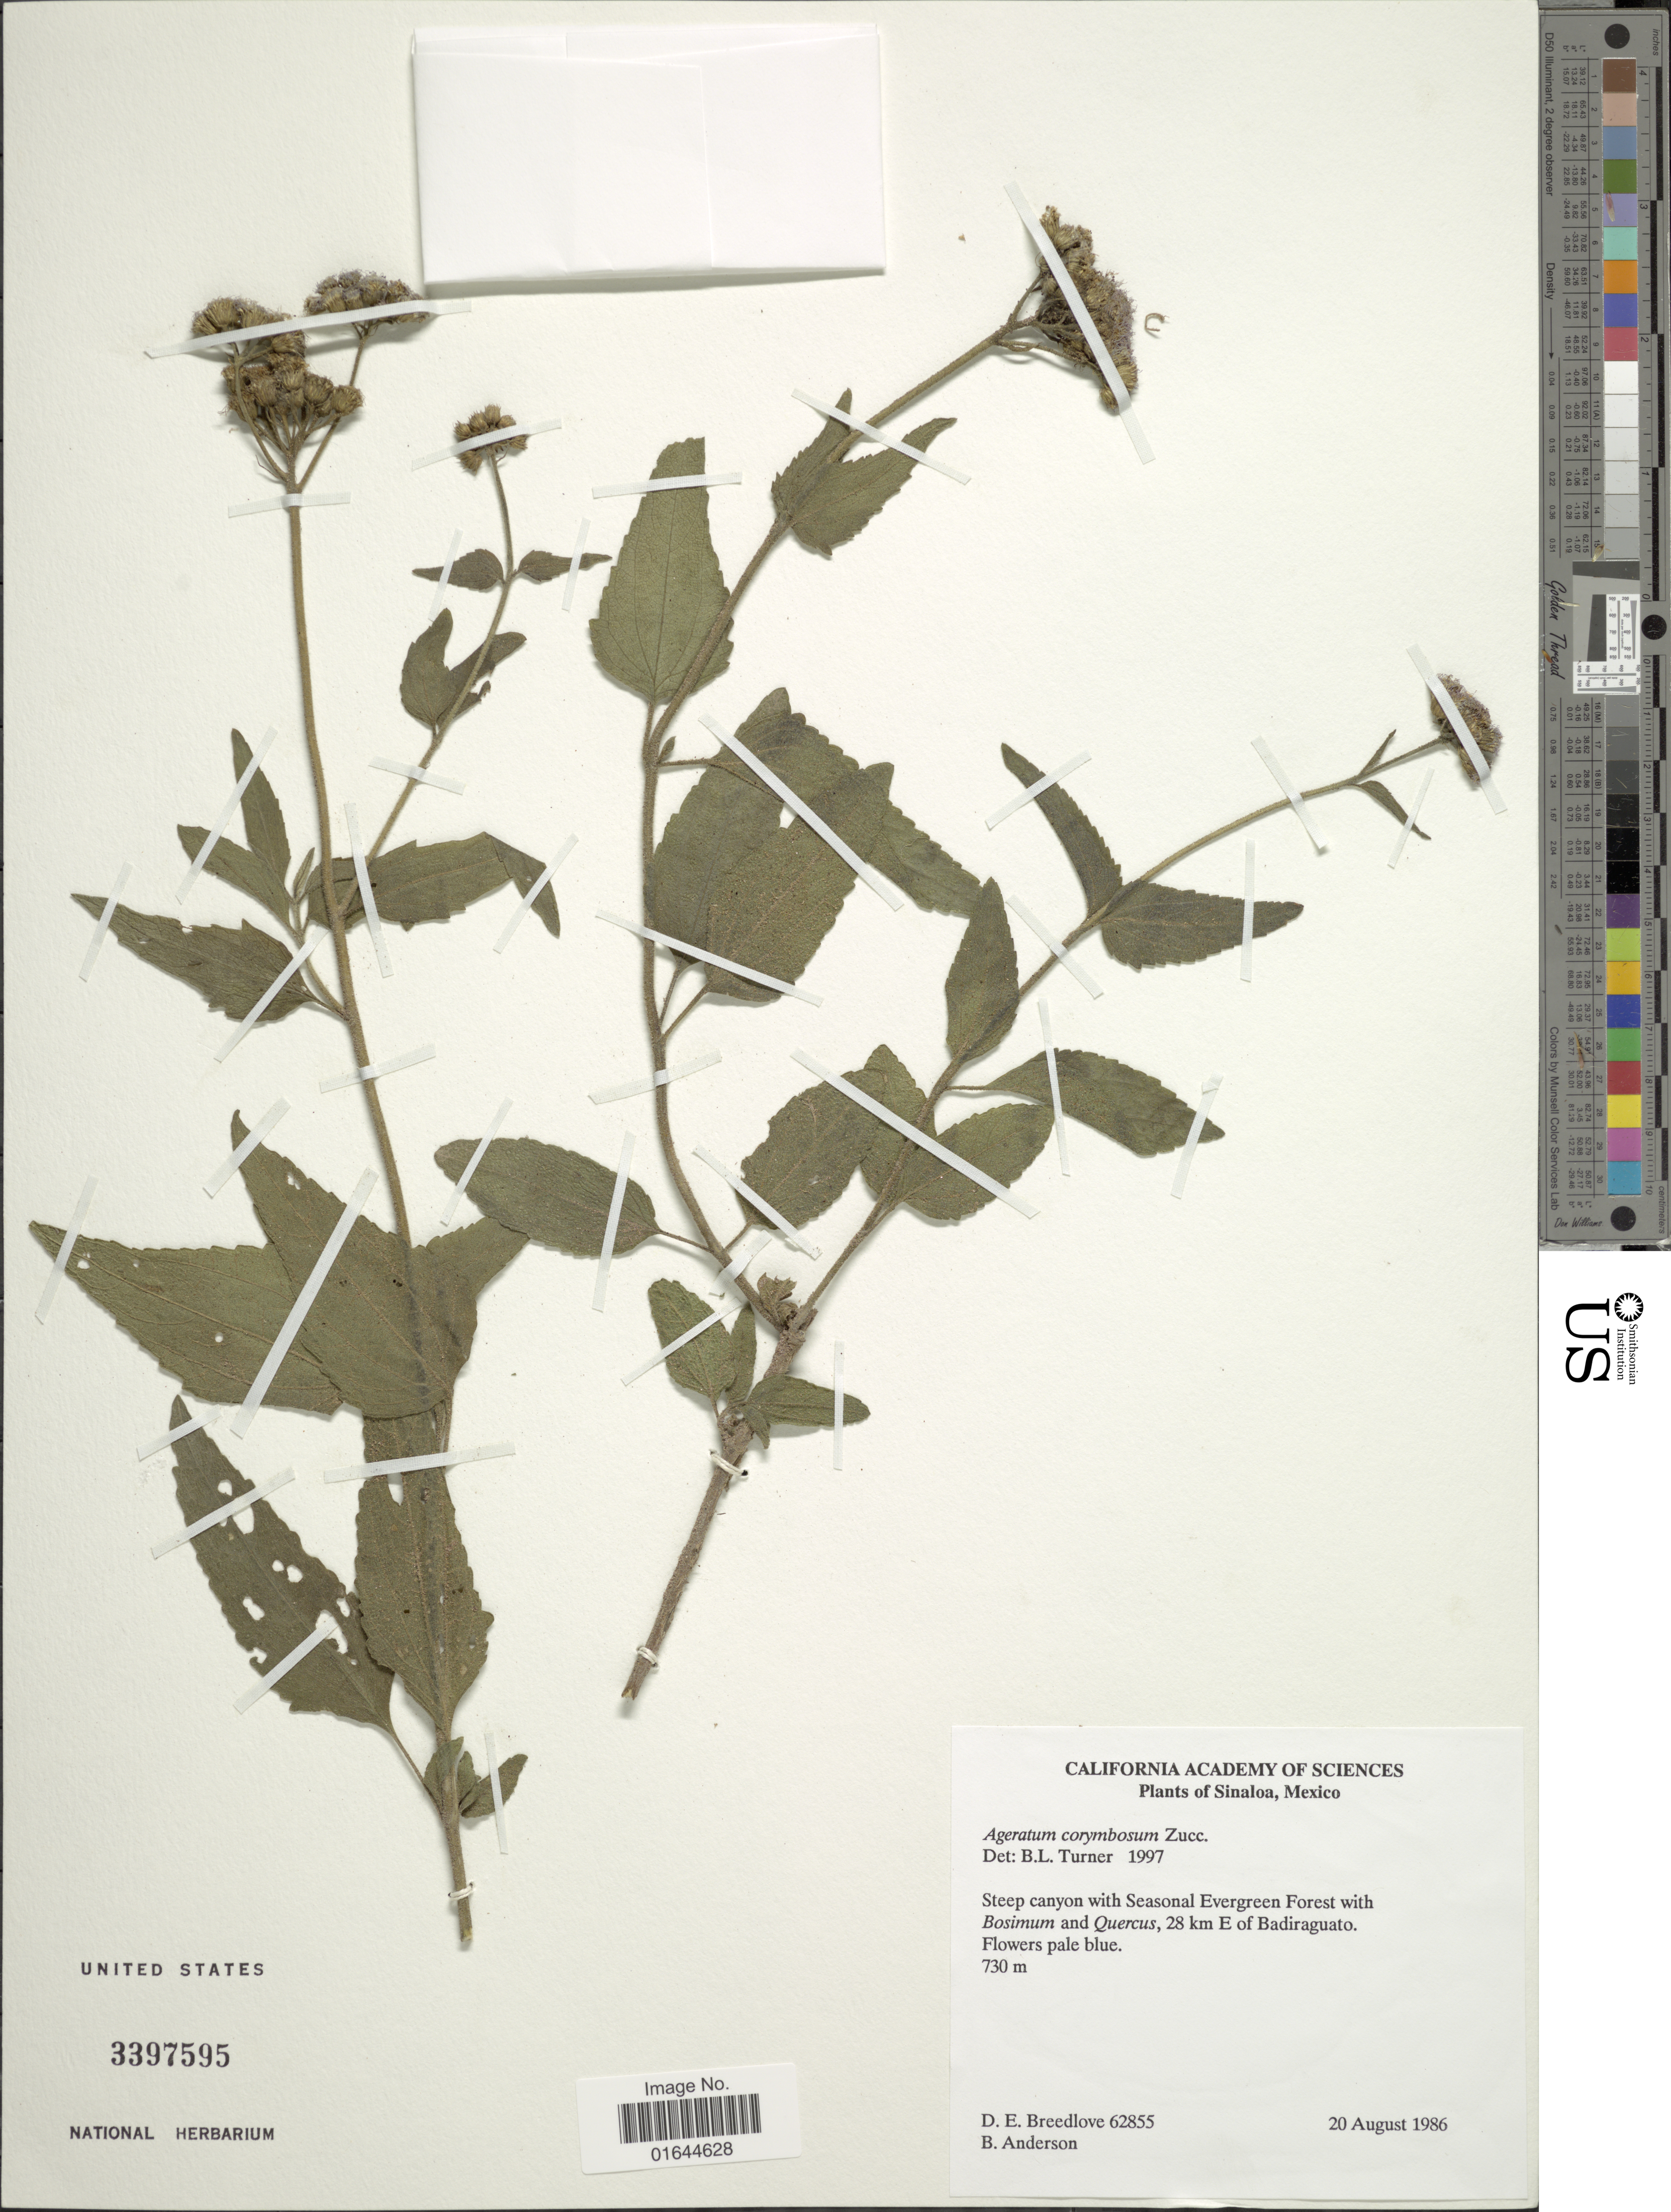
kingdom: Plantae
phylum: Tracheophyta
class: Magnoliopsida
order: Asterales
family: Asteraceae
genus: Ageratum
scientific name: Ageratum corymbosum f. corymbosum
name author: Zuccagni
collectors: D. E. Breedlove & B. Anderson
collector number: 62855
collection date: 1986-08-20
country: Mexico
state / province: Sinaloa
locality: Sinaloa, Mexico. 28 km E of Badiraguato.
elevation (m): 730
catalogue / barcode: US 3397595